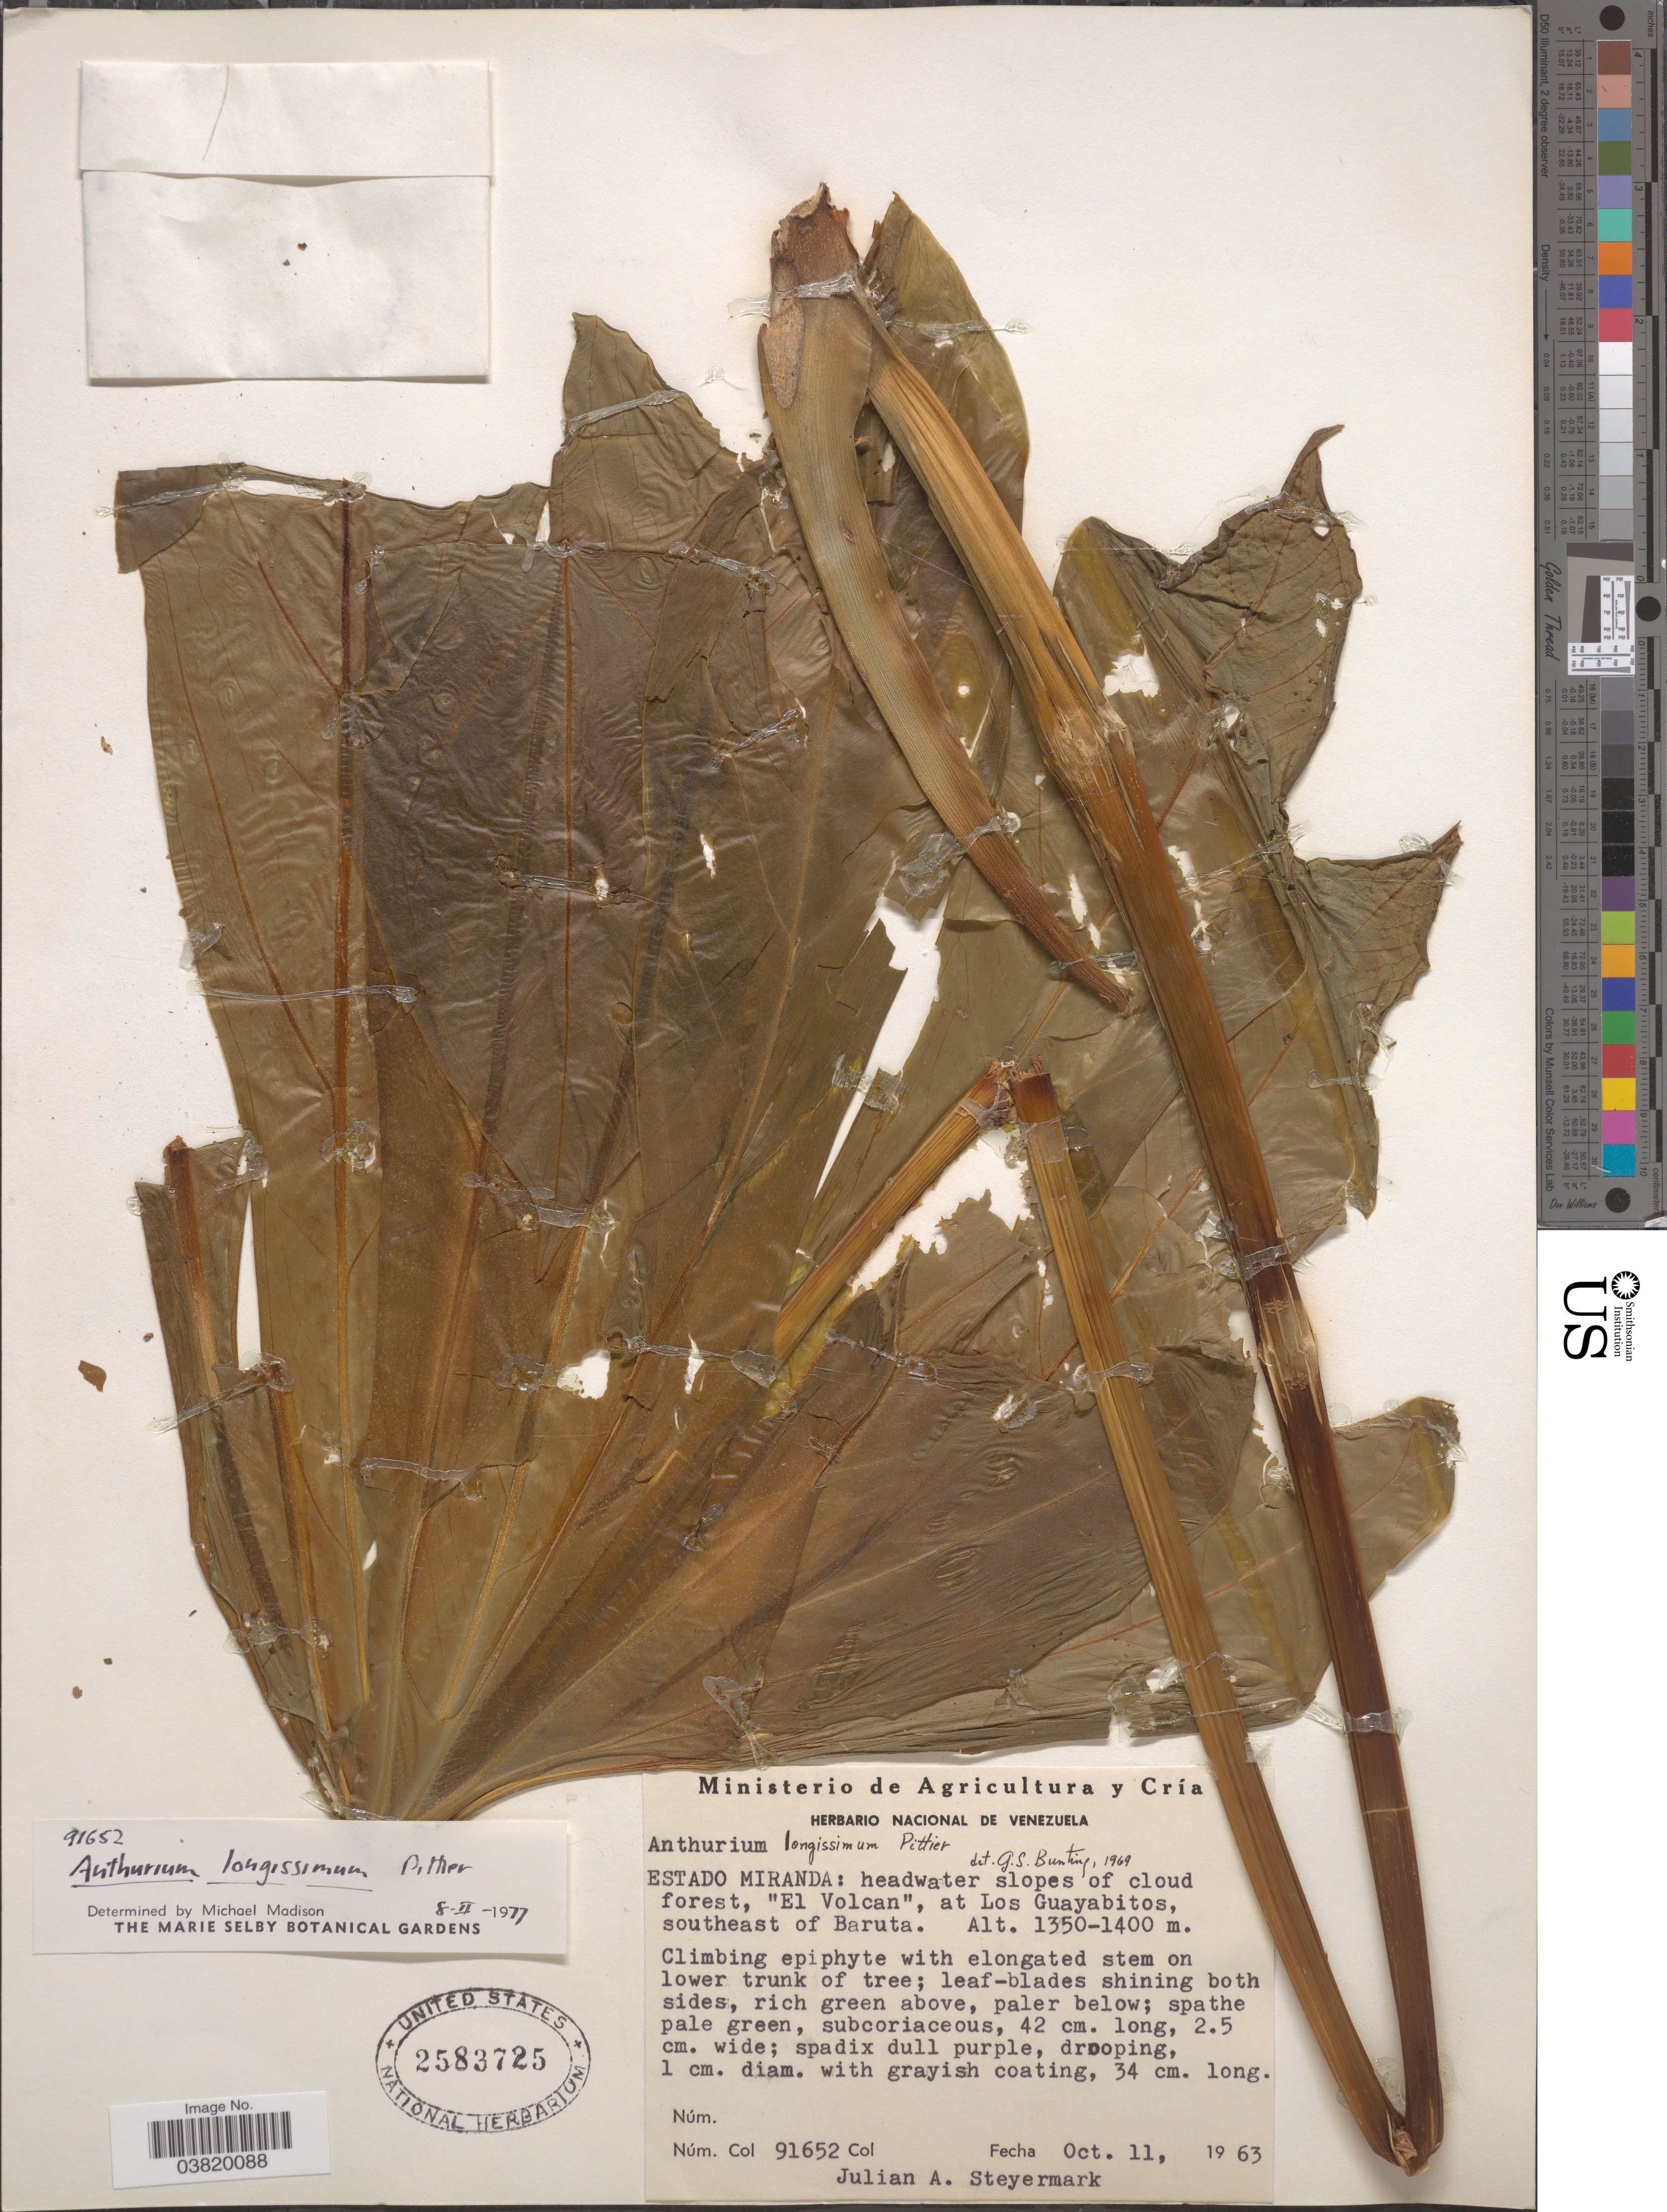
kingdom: Plantae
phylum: Tracheophyta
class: Liliopsida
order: Alismatales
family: Araceae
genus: Anthurium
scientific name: Anthurium longissimum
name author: Pittier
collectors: J. Steyermark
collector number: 91652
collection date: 1963-10-11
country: Venezuela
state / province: Miranda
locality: El Volcan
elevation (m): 1350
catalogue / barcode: US 2583725